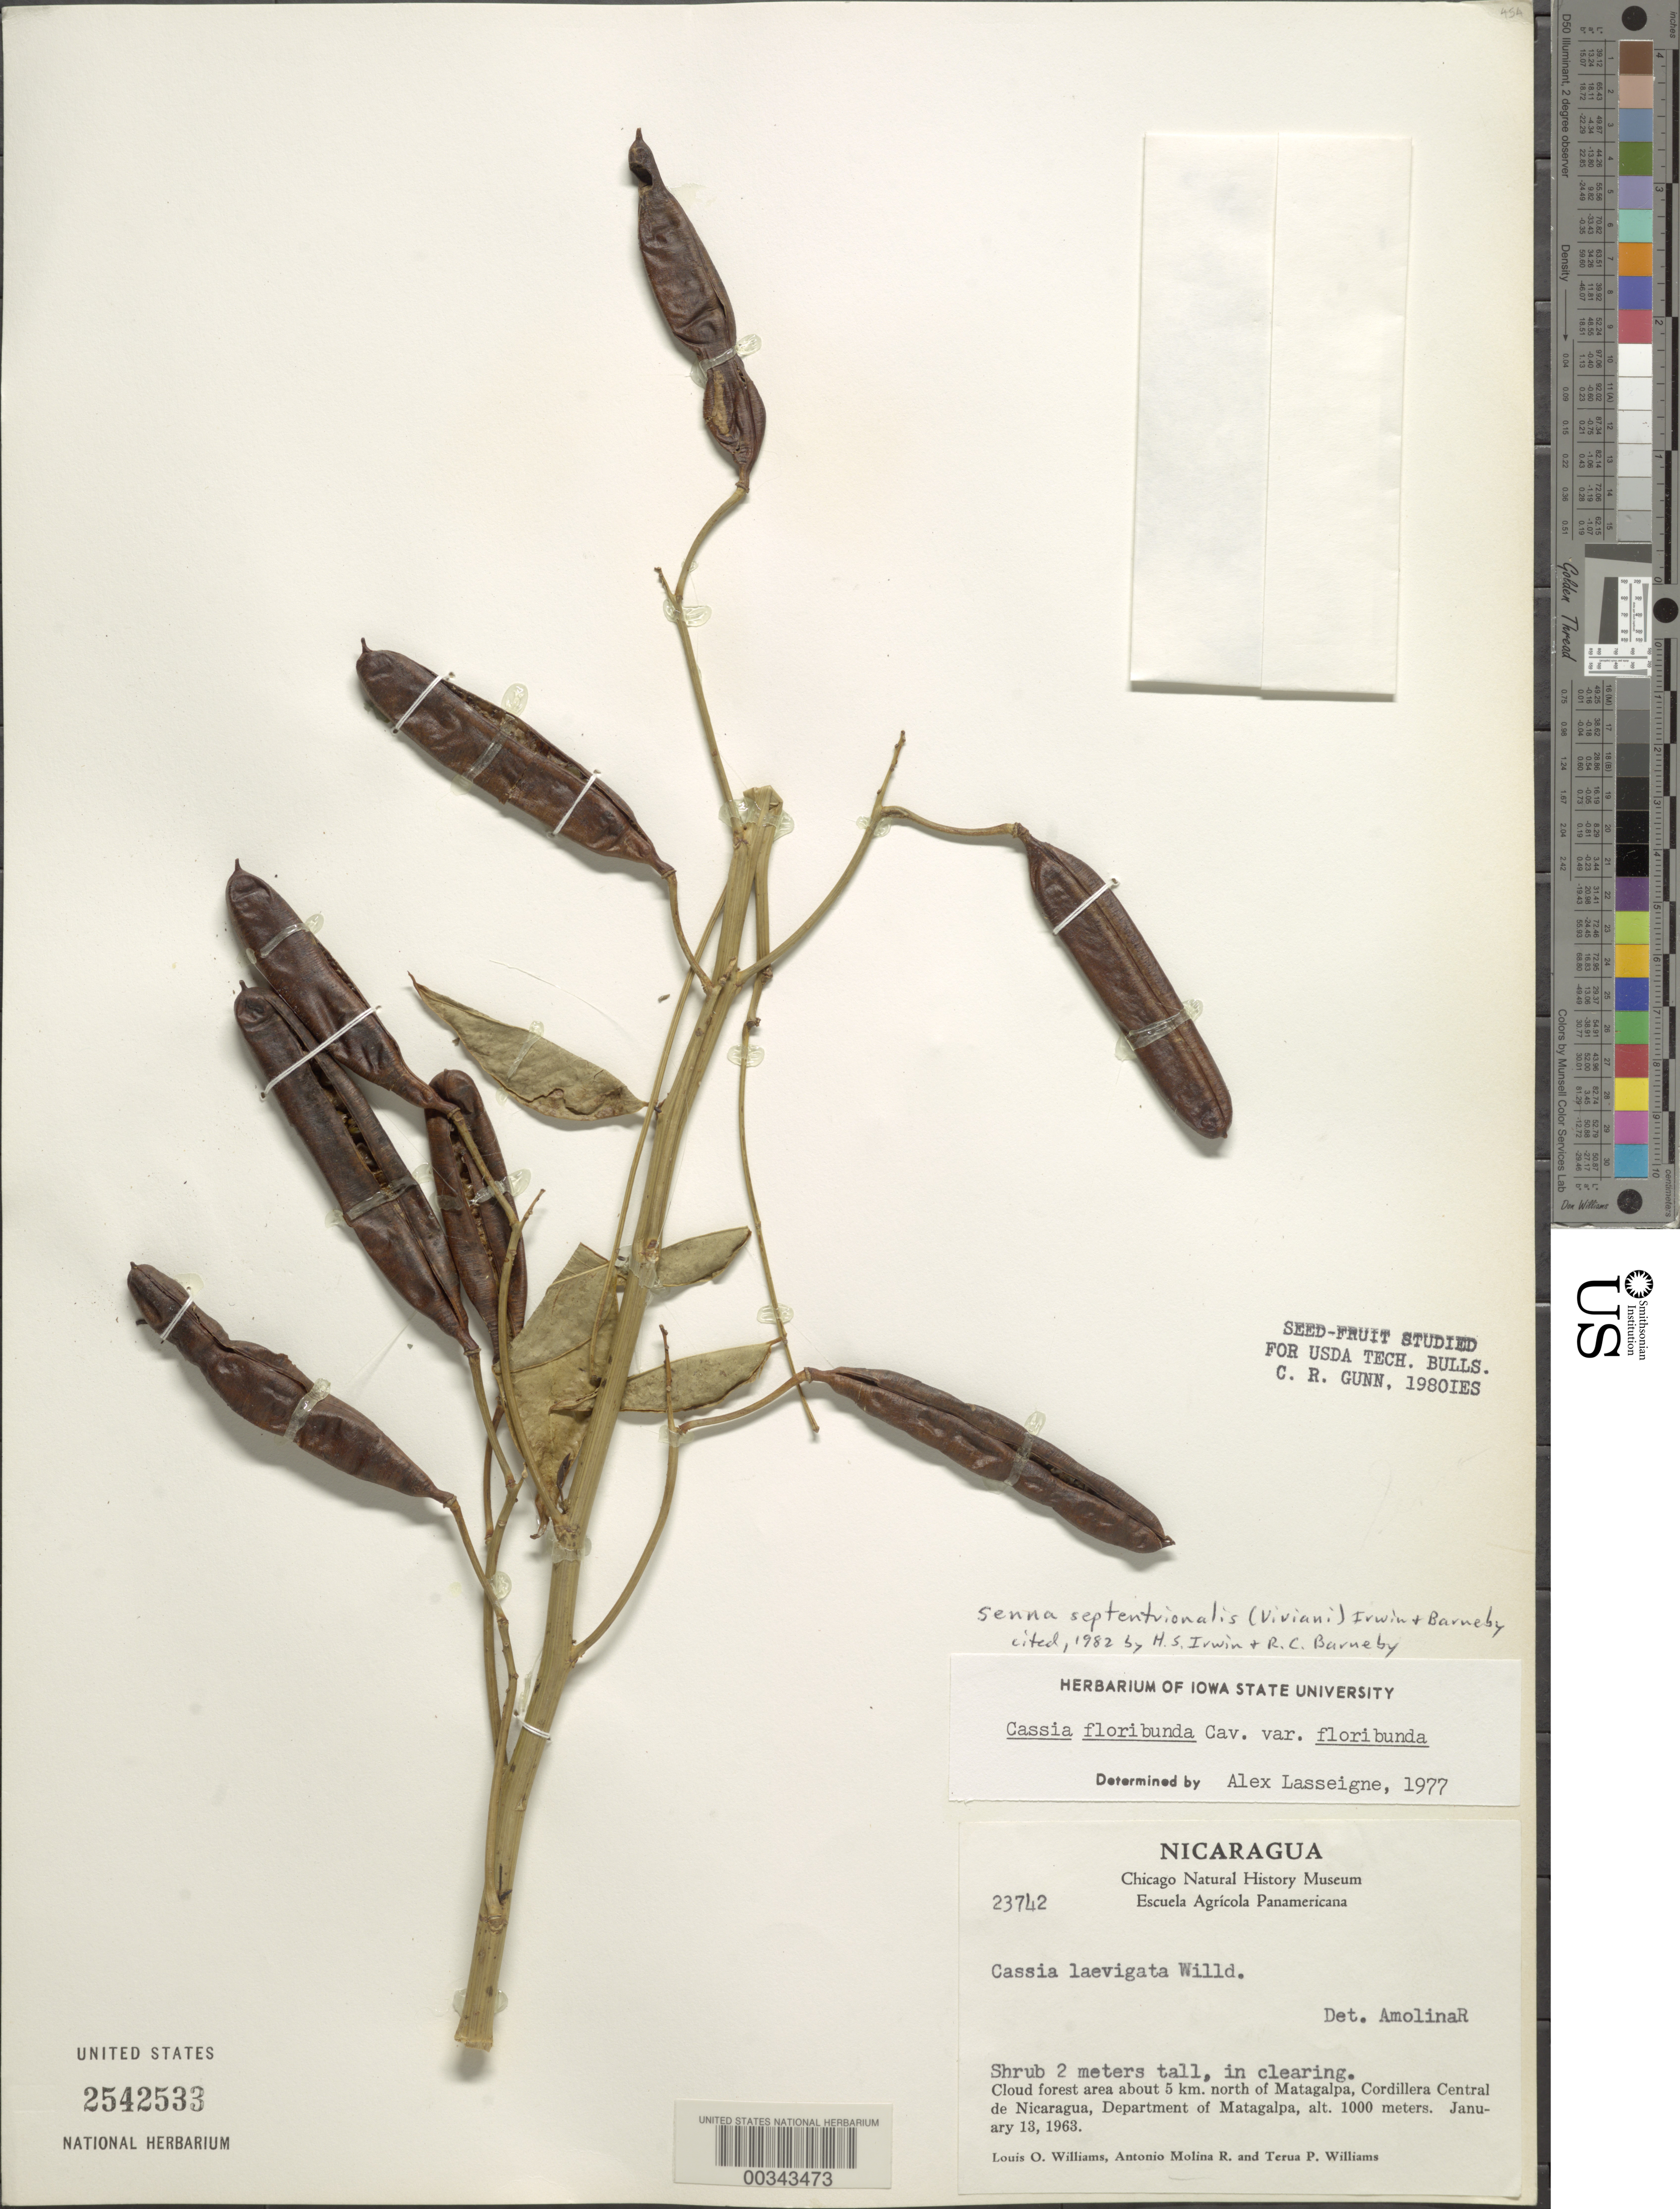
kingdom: Plantae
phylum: Tracheophyta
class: Magnoliopsida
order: Fabales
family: Fabaceae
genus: Senna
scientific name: Senna septemtrionalis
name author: (Viv.) H.S. Irwin & Barneby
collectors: L. O. Williams, A. Molina R. & T. P. Williams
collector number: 23742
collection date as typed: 13 Jan 1963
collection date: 1963-01-13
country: Nicaragua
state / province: Matagalpa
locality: About 5 km n of matagalpa, cordillera central de nicaragua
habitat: Cloud forest area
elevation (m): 1000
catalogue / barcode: US 2542533